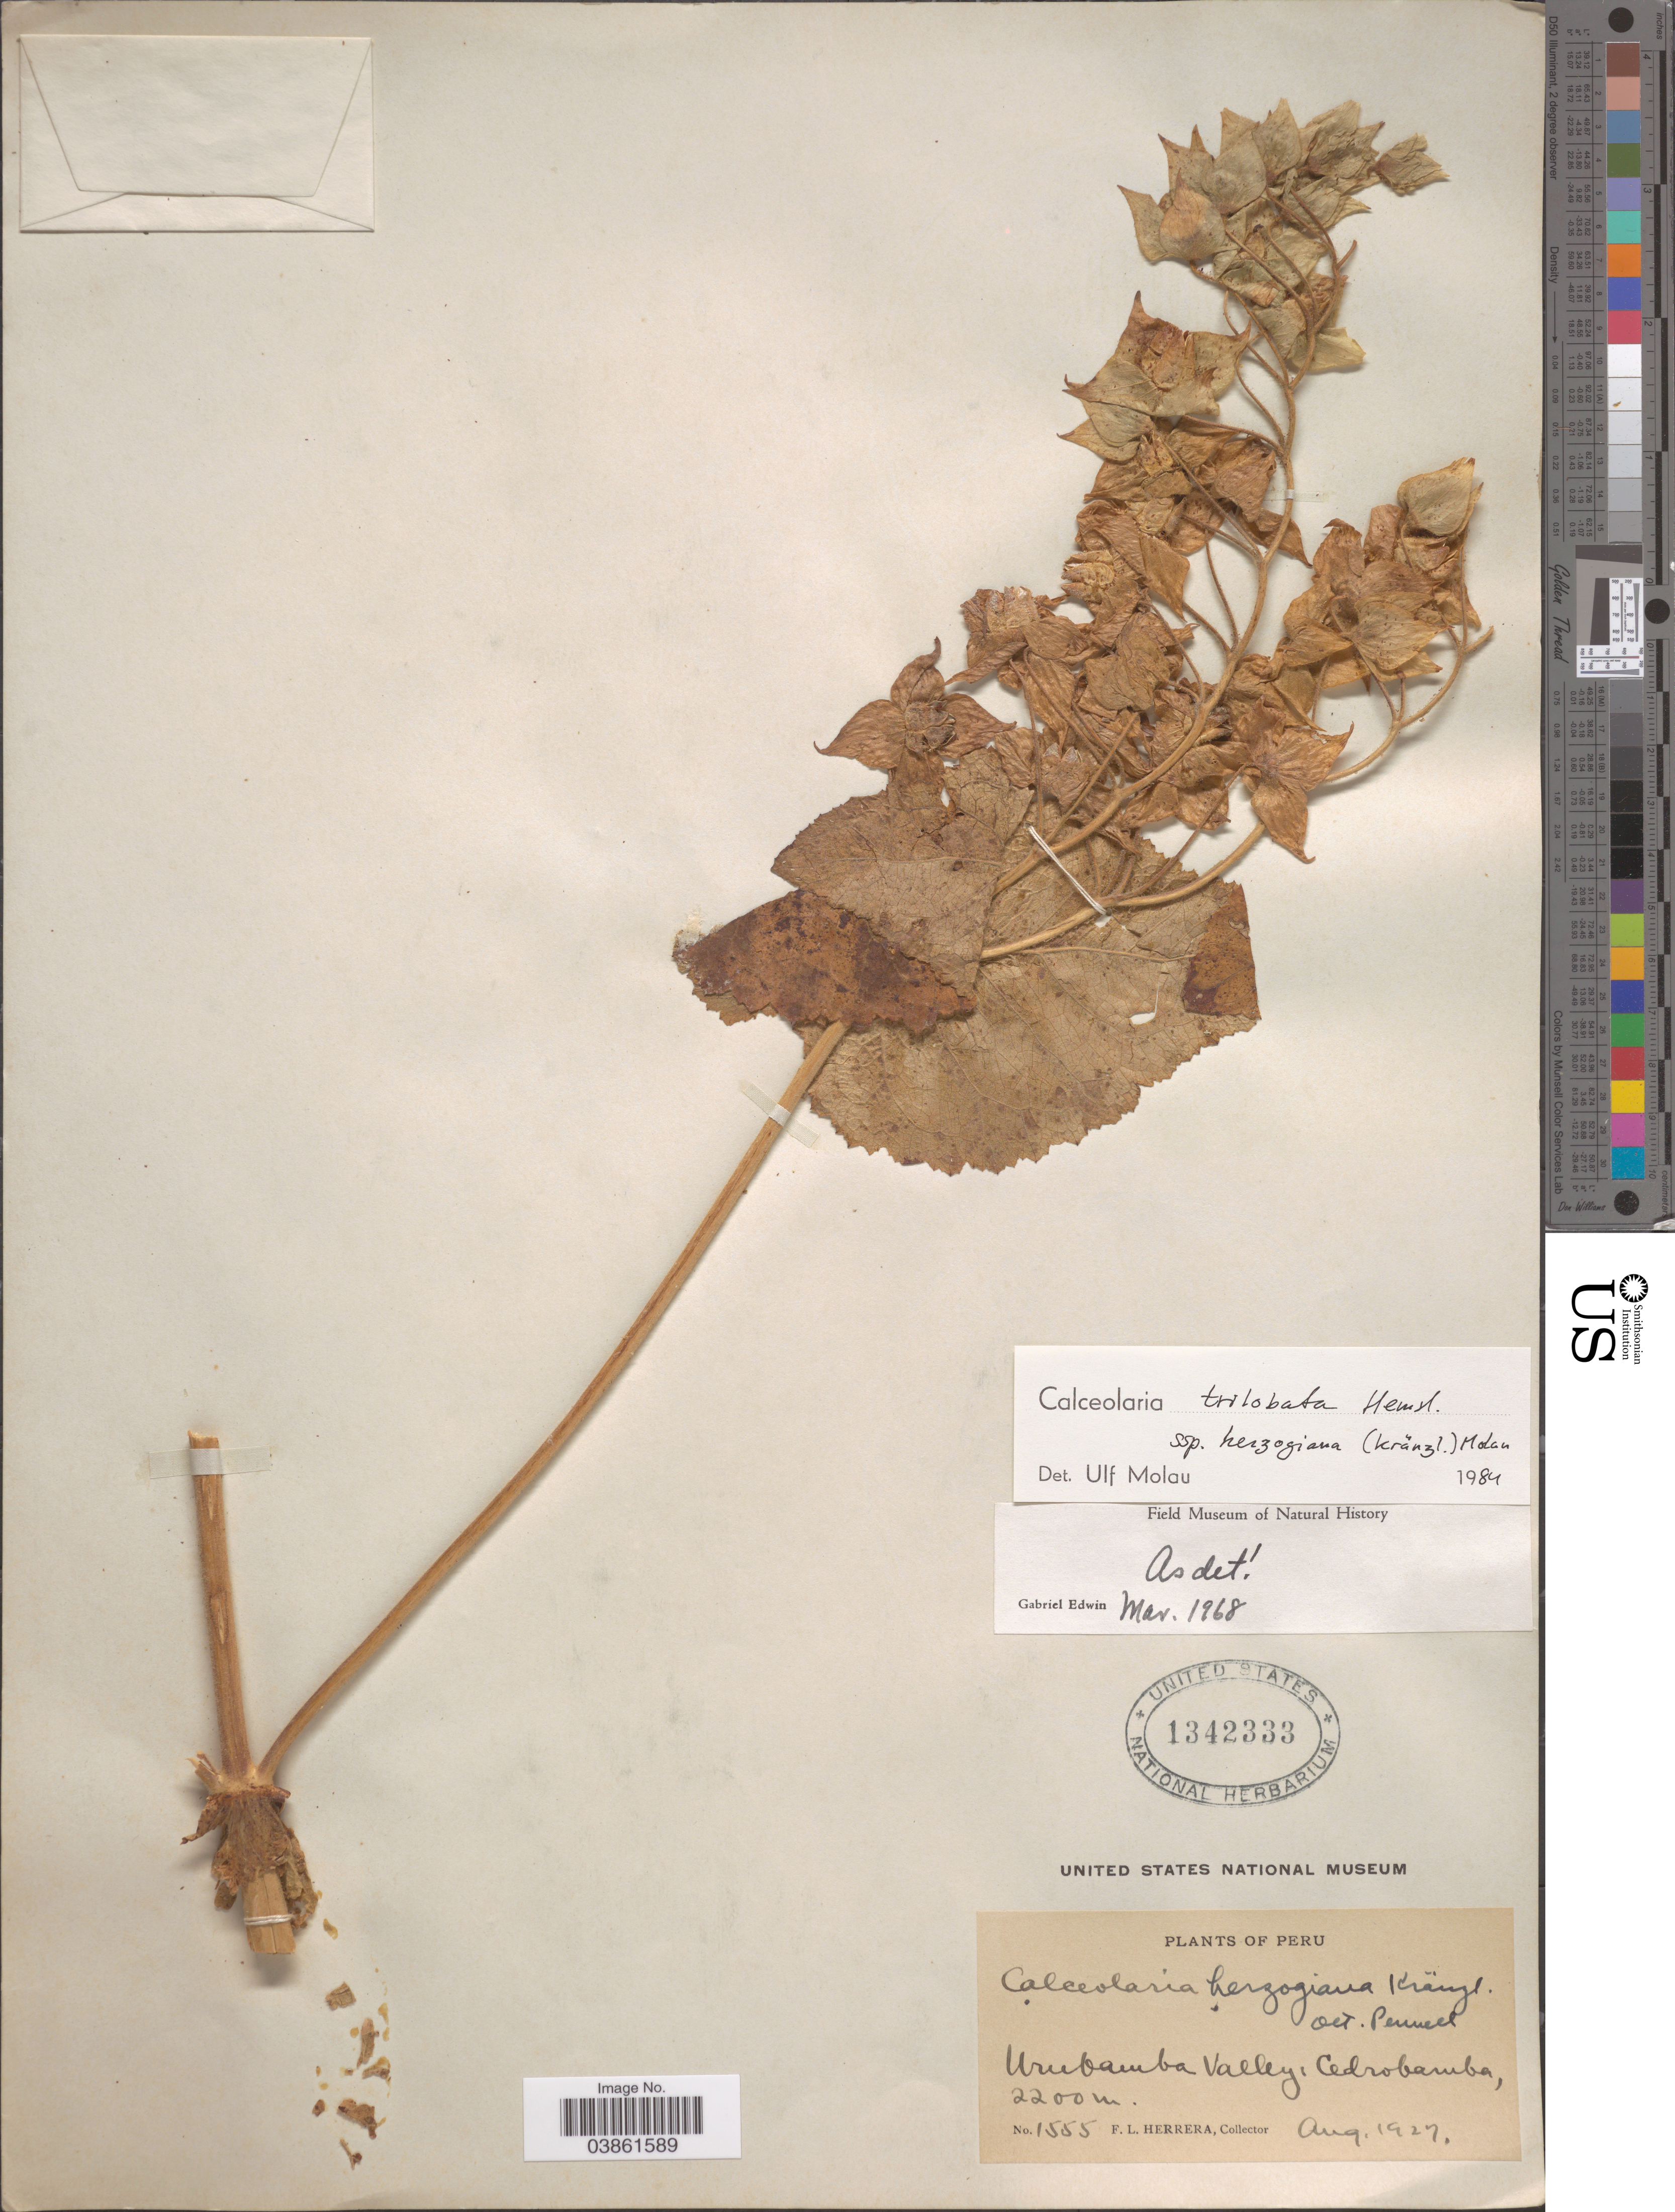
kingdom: Plantae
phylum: Tracheophyta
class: Magnoliopsida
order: Lamiales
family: Calceolariaceae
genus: Calceolaria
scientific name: Calceolaria trilobata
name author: Hemsl.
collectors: F. L. Herrera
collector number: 1555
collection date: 1927-08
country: Peru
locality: Urubamba Valley: Cedrobamba.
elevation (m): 2200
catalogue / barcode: US 1342333